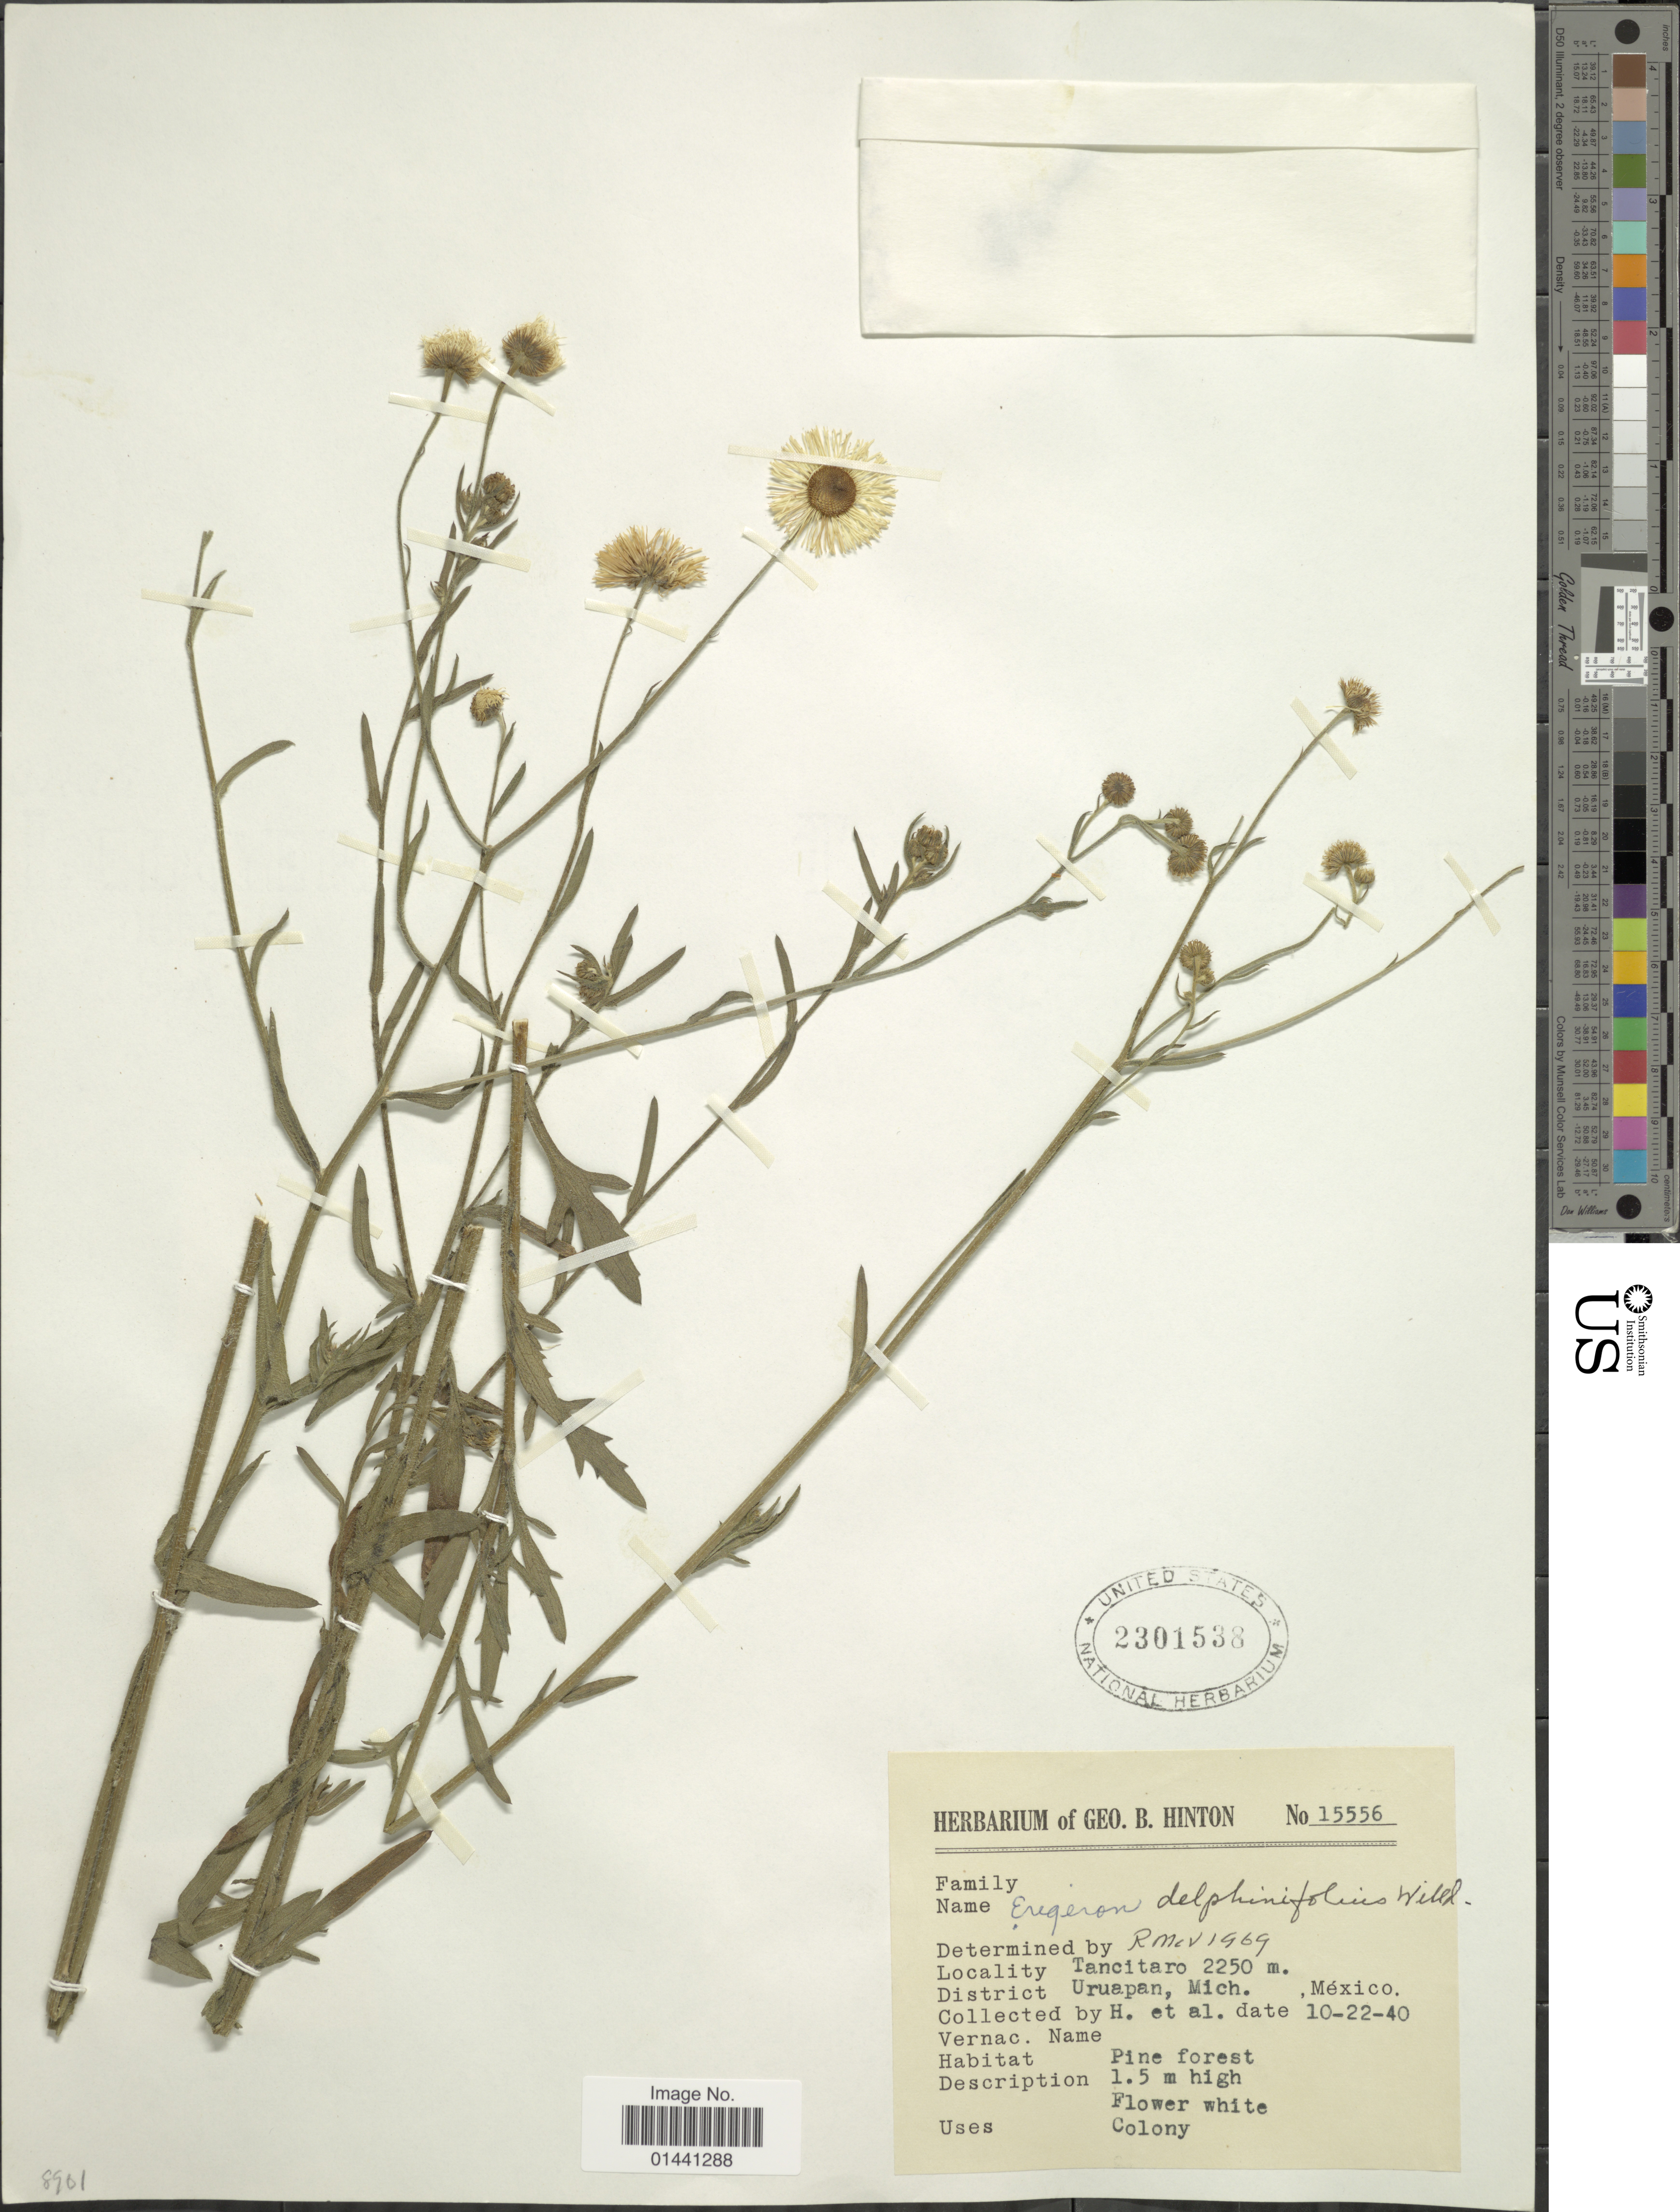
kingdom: Plantae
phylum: Tracheophyta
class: Magnoliopsida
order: Asterales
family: Asteraceae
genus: Erigeron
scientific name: Erigeron delphinifolius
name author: Willd.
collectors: G. B. Hinton & et al.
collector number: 15556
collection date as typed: Transcribed d/m/y: 22/10/40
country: Mexico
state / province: Michoacán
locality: Tancitaro, District Uruapan, Pine forest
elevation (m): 2250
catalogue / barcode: US 2301538